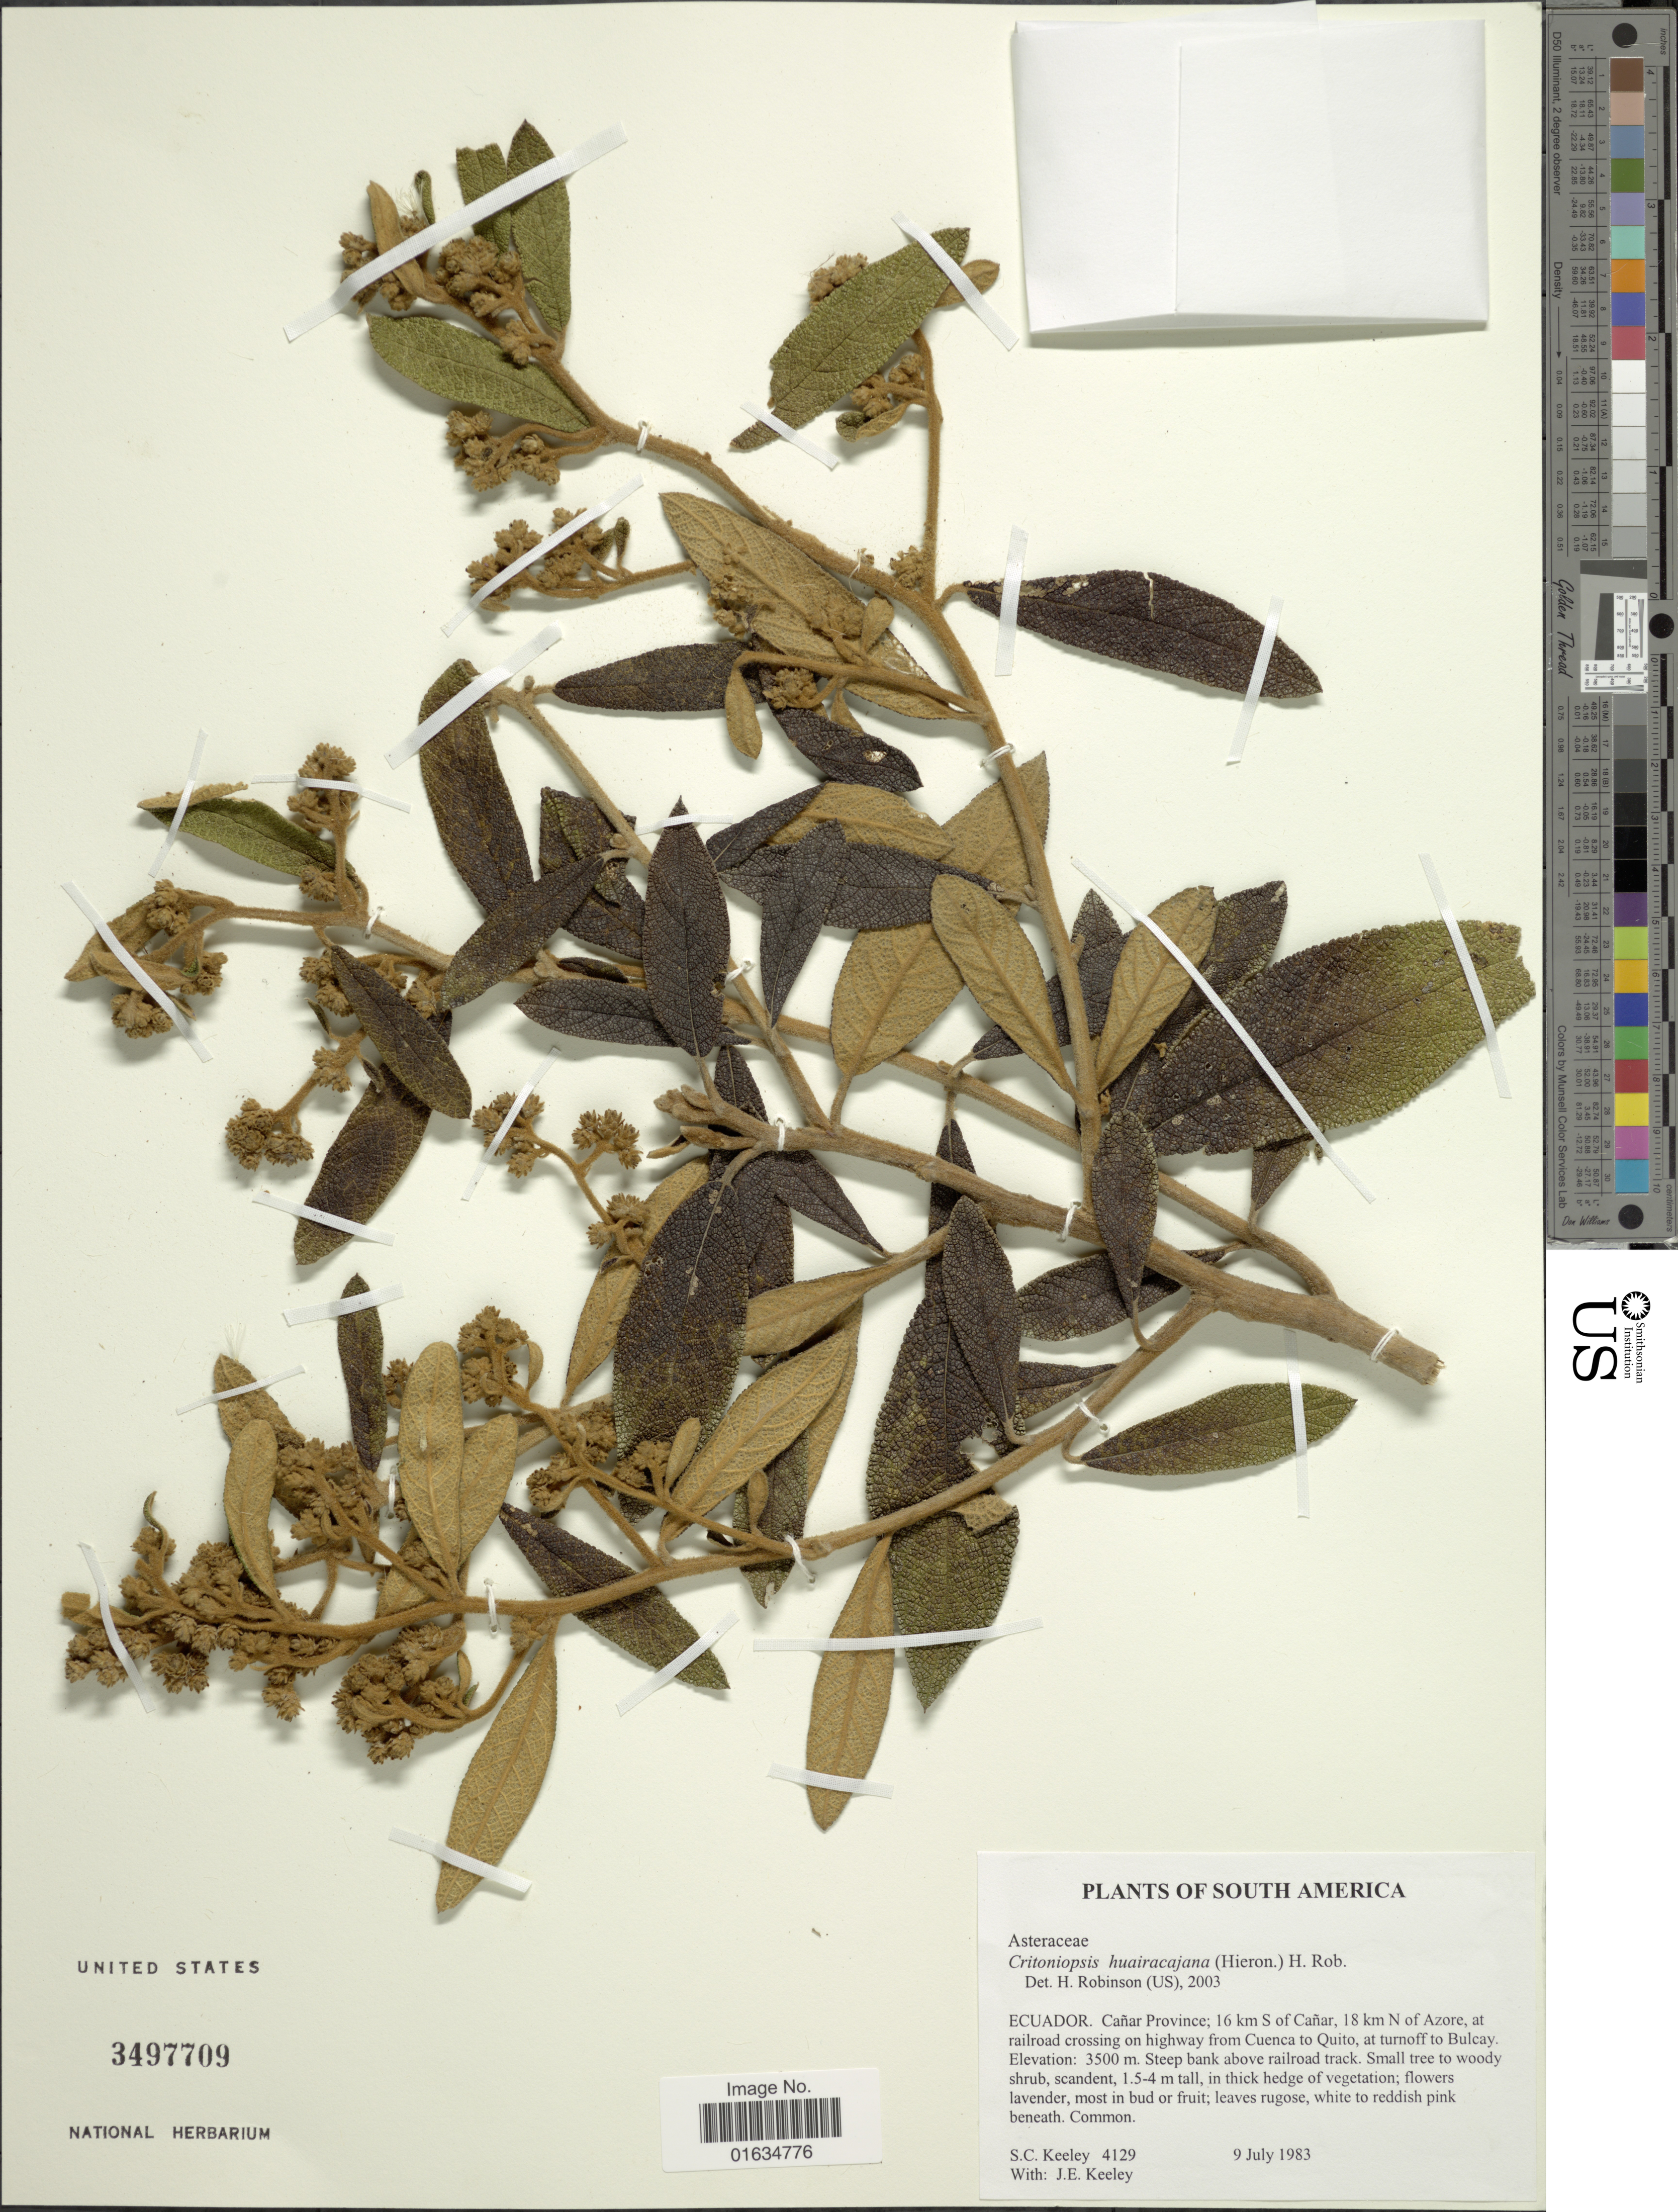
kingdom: Plantae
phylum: Tracheophyta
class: Magnoliopsida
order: Asterales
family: Asteraceae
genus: Critoniopsis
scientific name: Critoniopsis huairacajana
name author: (Hieron.) H. Rob.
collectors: S. C. Keeley & J. E. Keeley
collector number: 4129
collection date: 1983-07-09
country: Ecuador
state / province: Cañar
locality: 16 km S of Cañar, 18 km N of Azore, at railroad crossing on highway from Cuenca to Quito, at turnoff to Bulcay, steep bank above railroad track.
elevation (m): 3500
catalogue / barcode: US 3497709